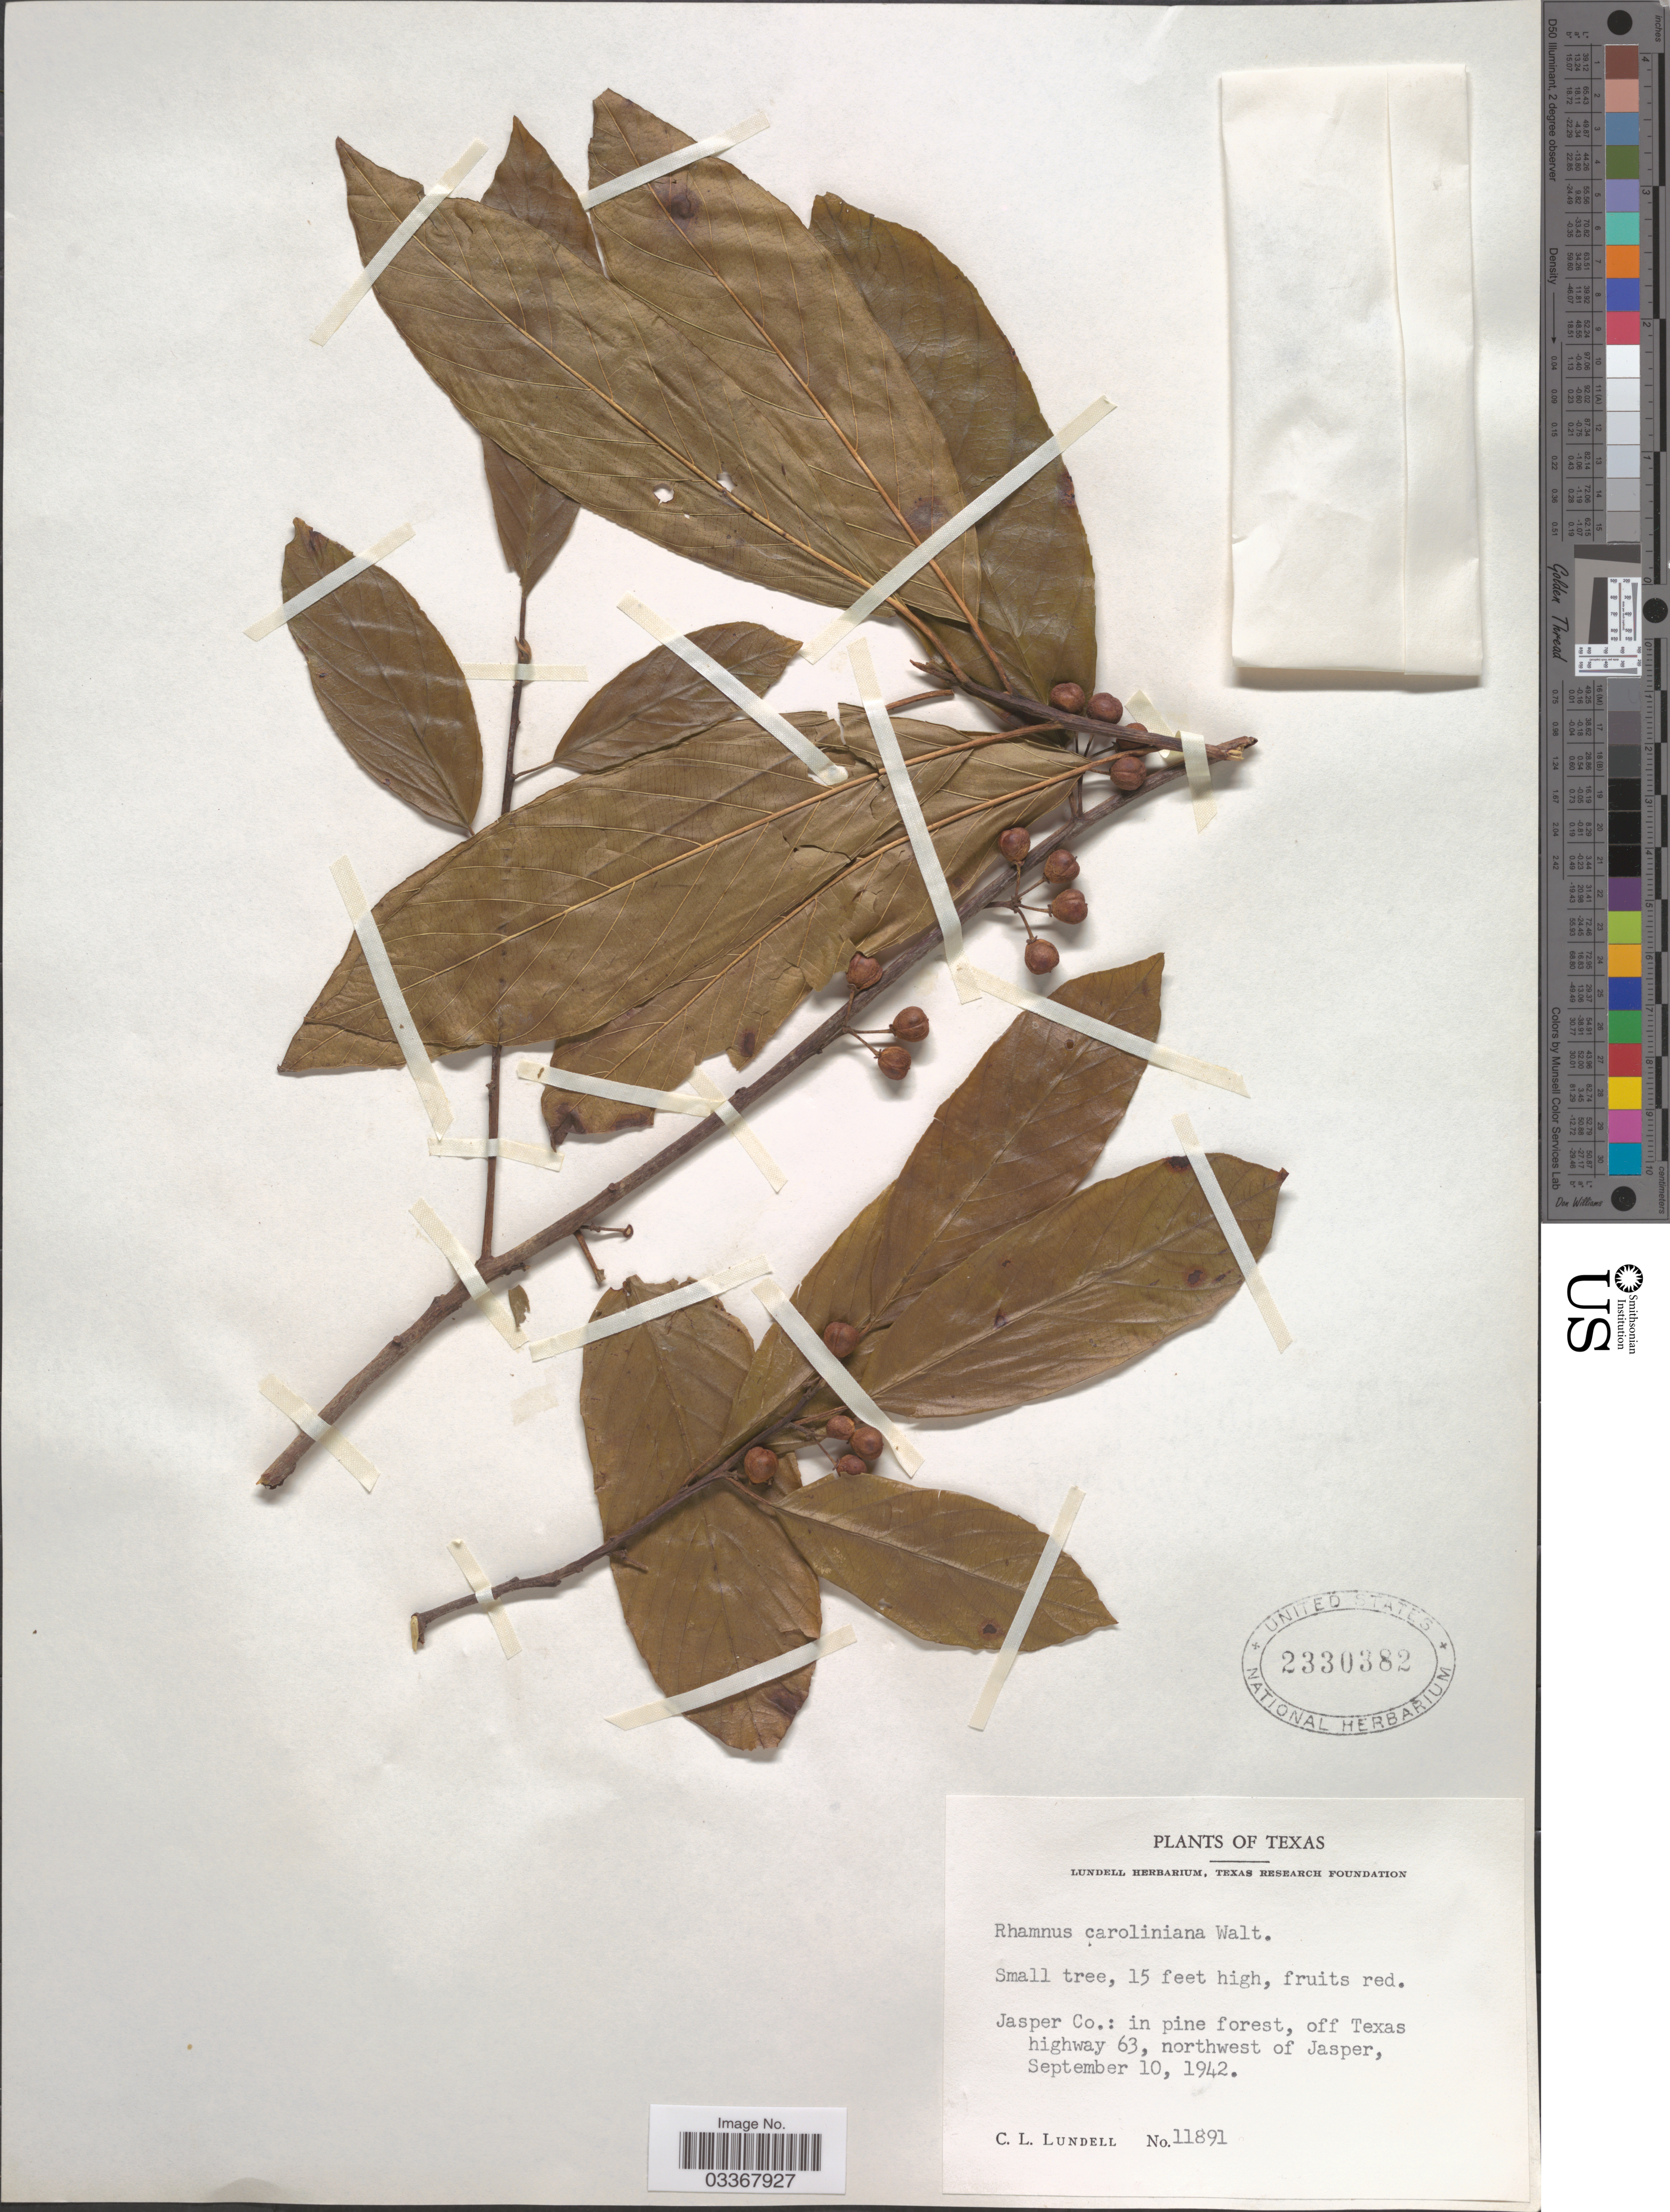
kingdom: Plantae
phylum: Tracheophyta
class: Magnoliopsida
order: Rosales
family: Rhamnaceae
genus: Frangula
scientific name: Frangula caroliniana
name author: (Walter) A. Gray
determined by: Strong, Mark T., (BOT), Smithsonian Institution - National Museum of Natural History (UNITED STATES)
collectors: C. L. Lundell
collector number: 11891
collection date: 1942-09-10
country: United States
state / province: Texas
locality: Jasper Co.: in pine forest, off Texas highway 63, northwest of Jasper.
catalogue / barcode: US 2330382